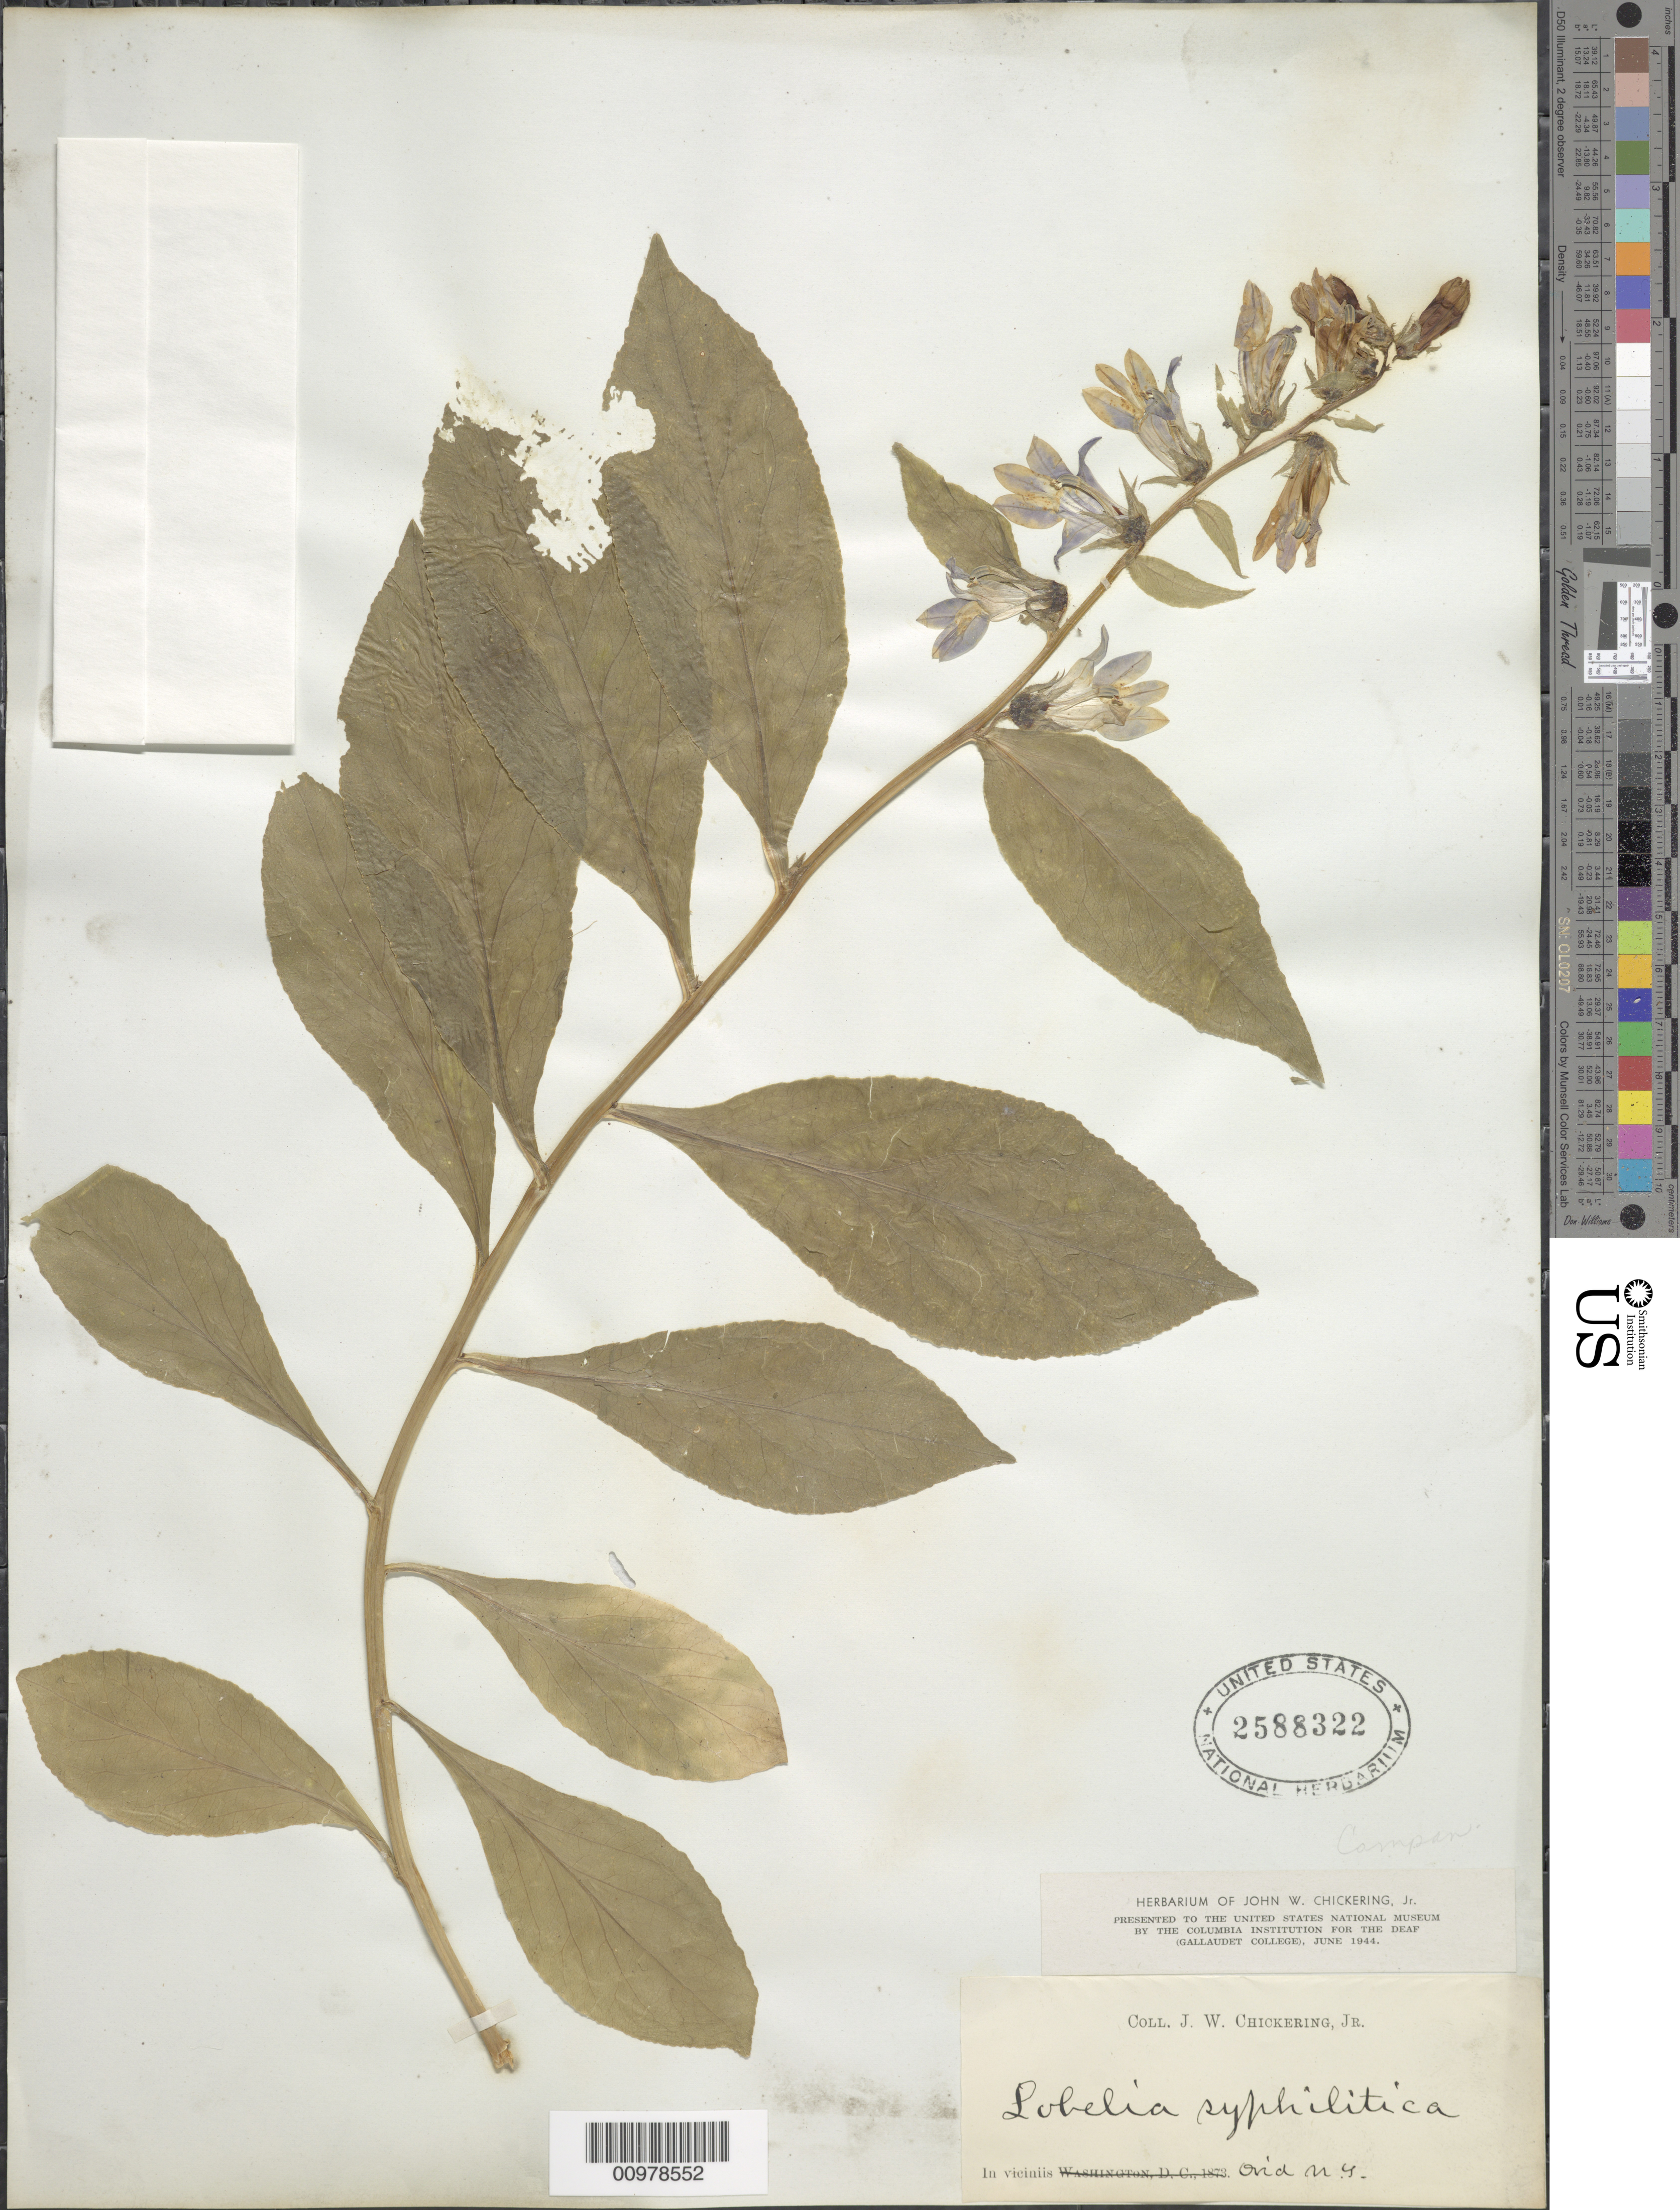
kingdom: Plantae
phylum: Tracheophyta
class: Magnoliopsida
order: Asterales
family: Campanulaceae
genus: Lobelia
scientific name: Lobelia siphilitica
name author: L.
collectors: J. W. Chickering Jr.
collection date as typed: May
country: United States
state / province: New York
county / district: Seneca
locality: Ovid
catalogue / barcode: US 2588322